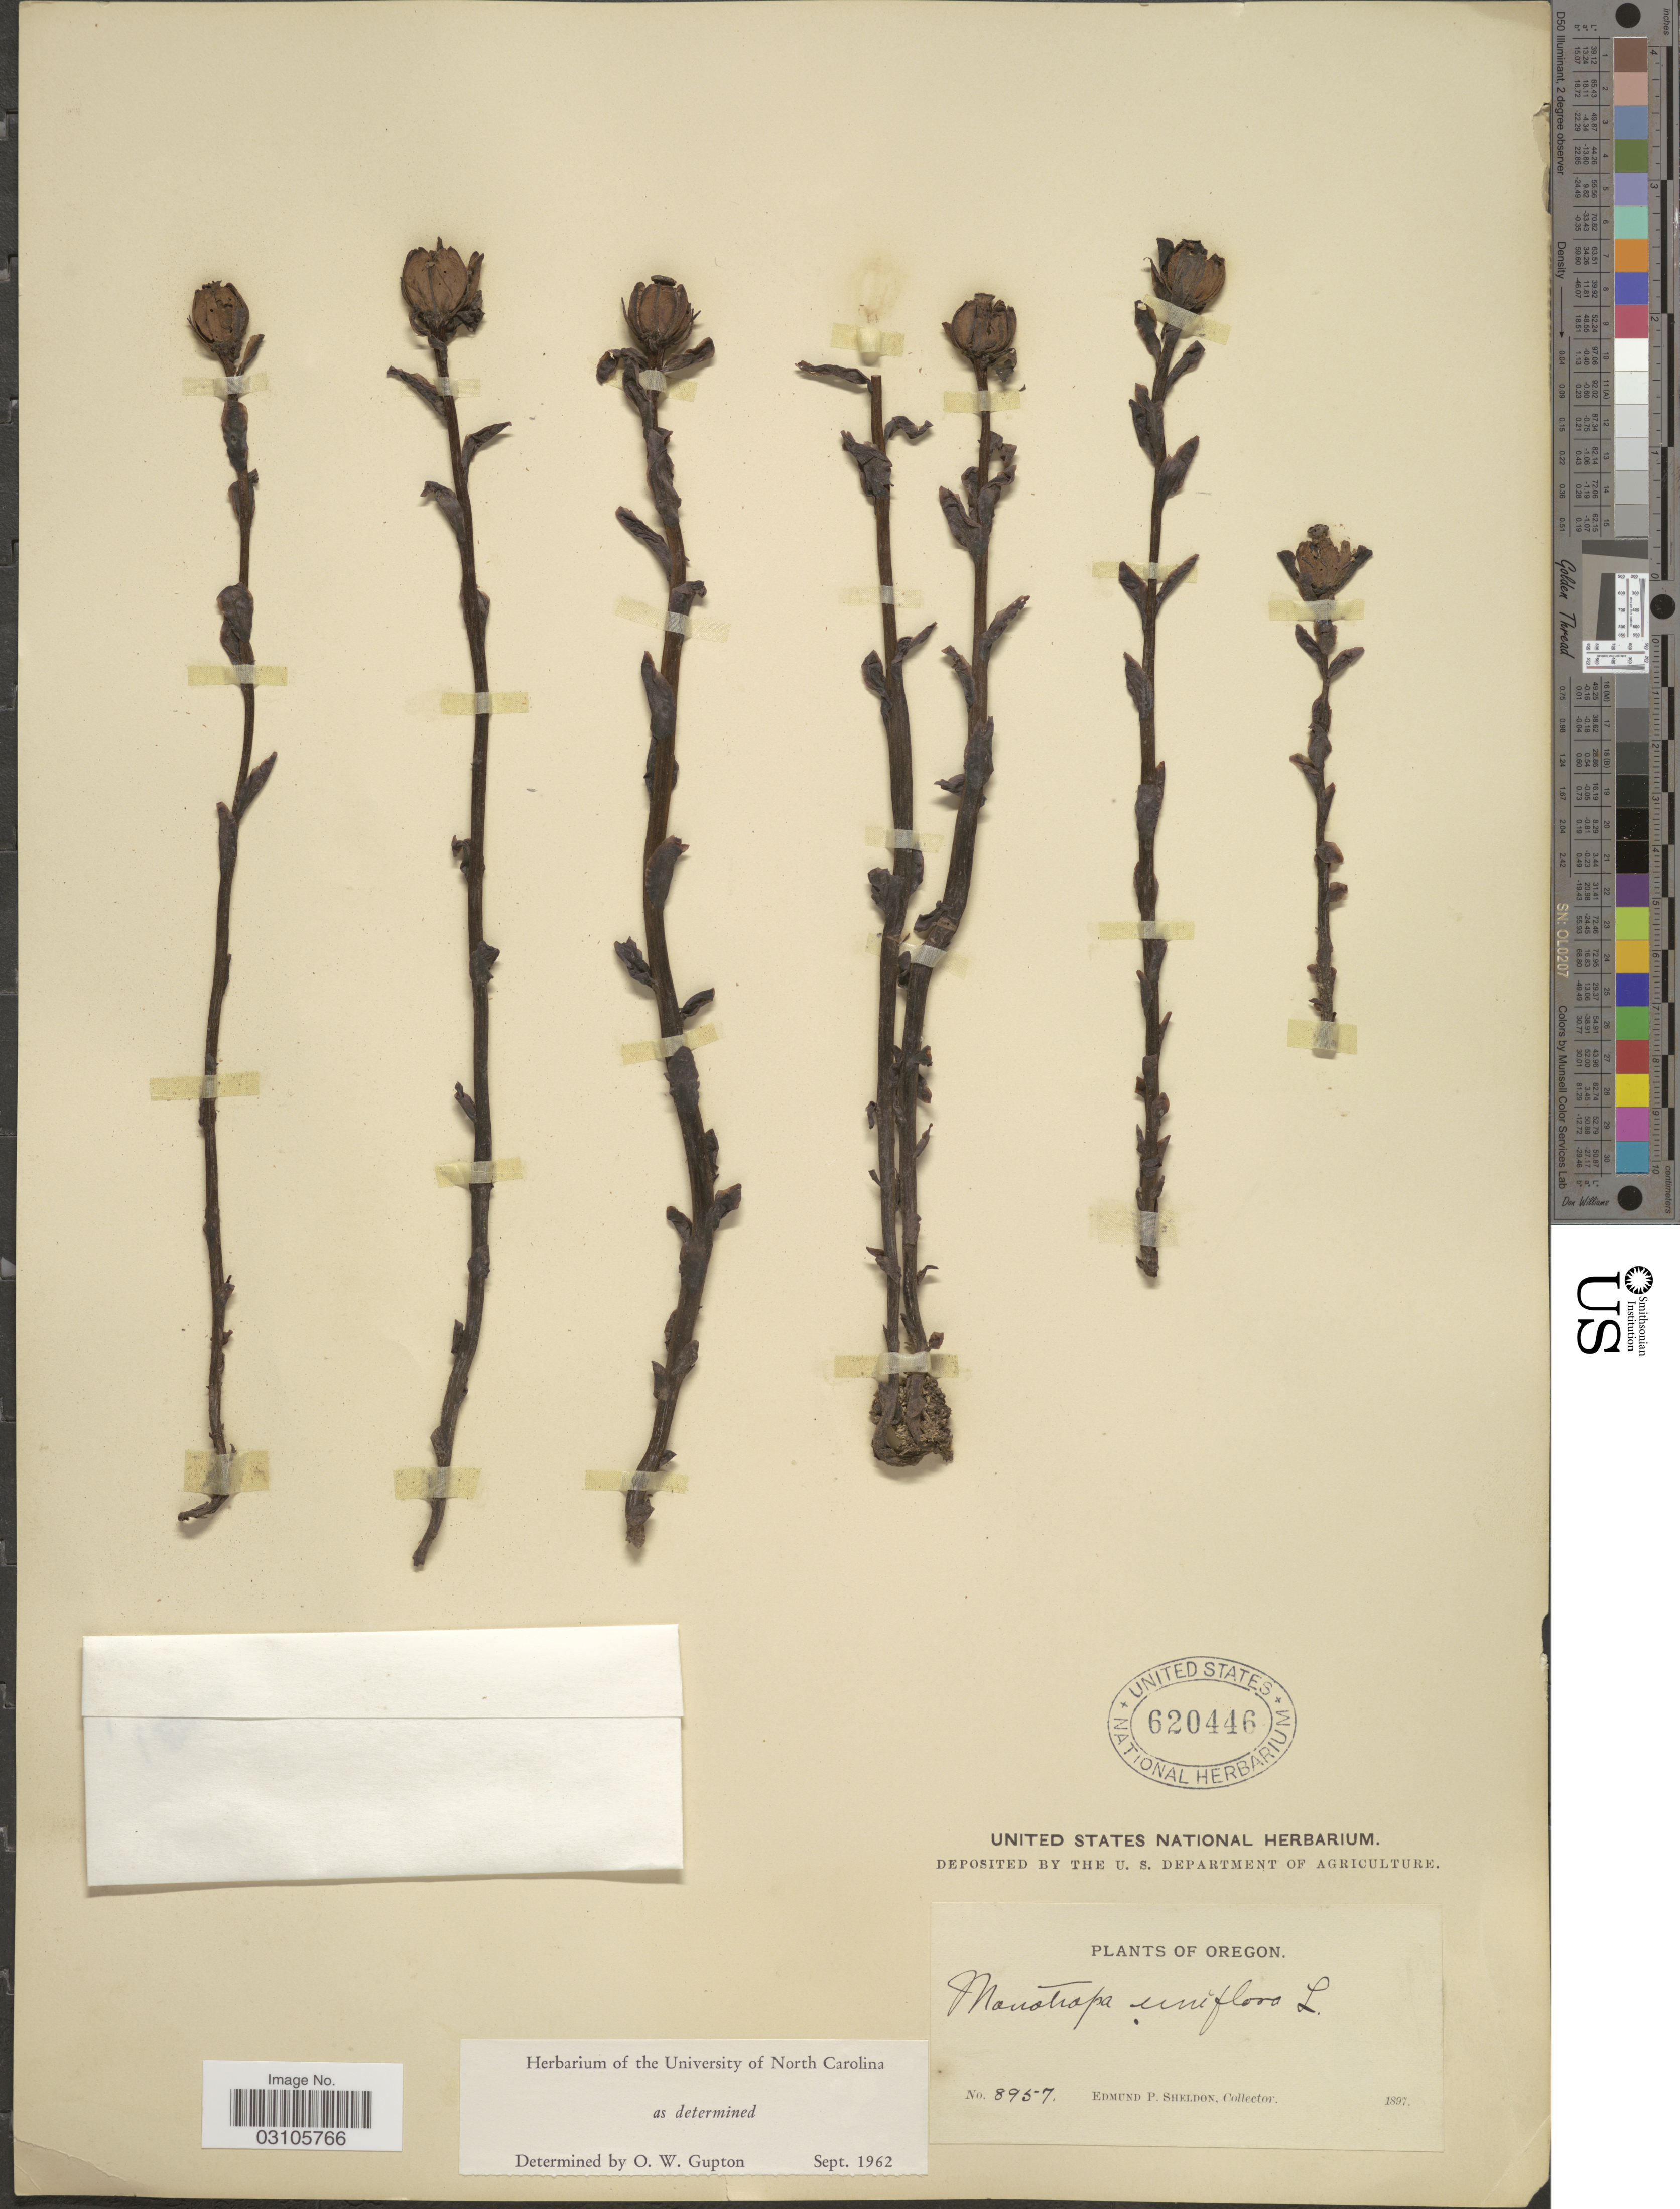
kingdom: Plantae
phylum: Tracheophyta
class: Magnoliopsida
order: Ericales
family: Ericaceae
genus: Monotropa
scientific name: Monotropa uniflora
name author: L.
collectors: E. P. Sheldon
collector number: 8957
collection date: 1897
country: United States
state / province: Oregon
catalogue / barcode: US 620446